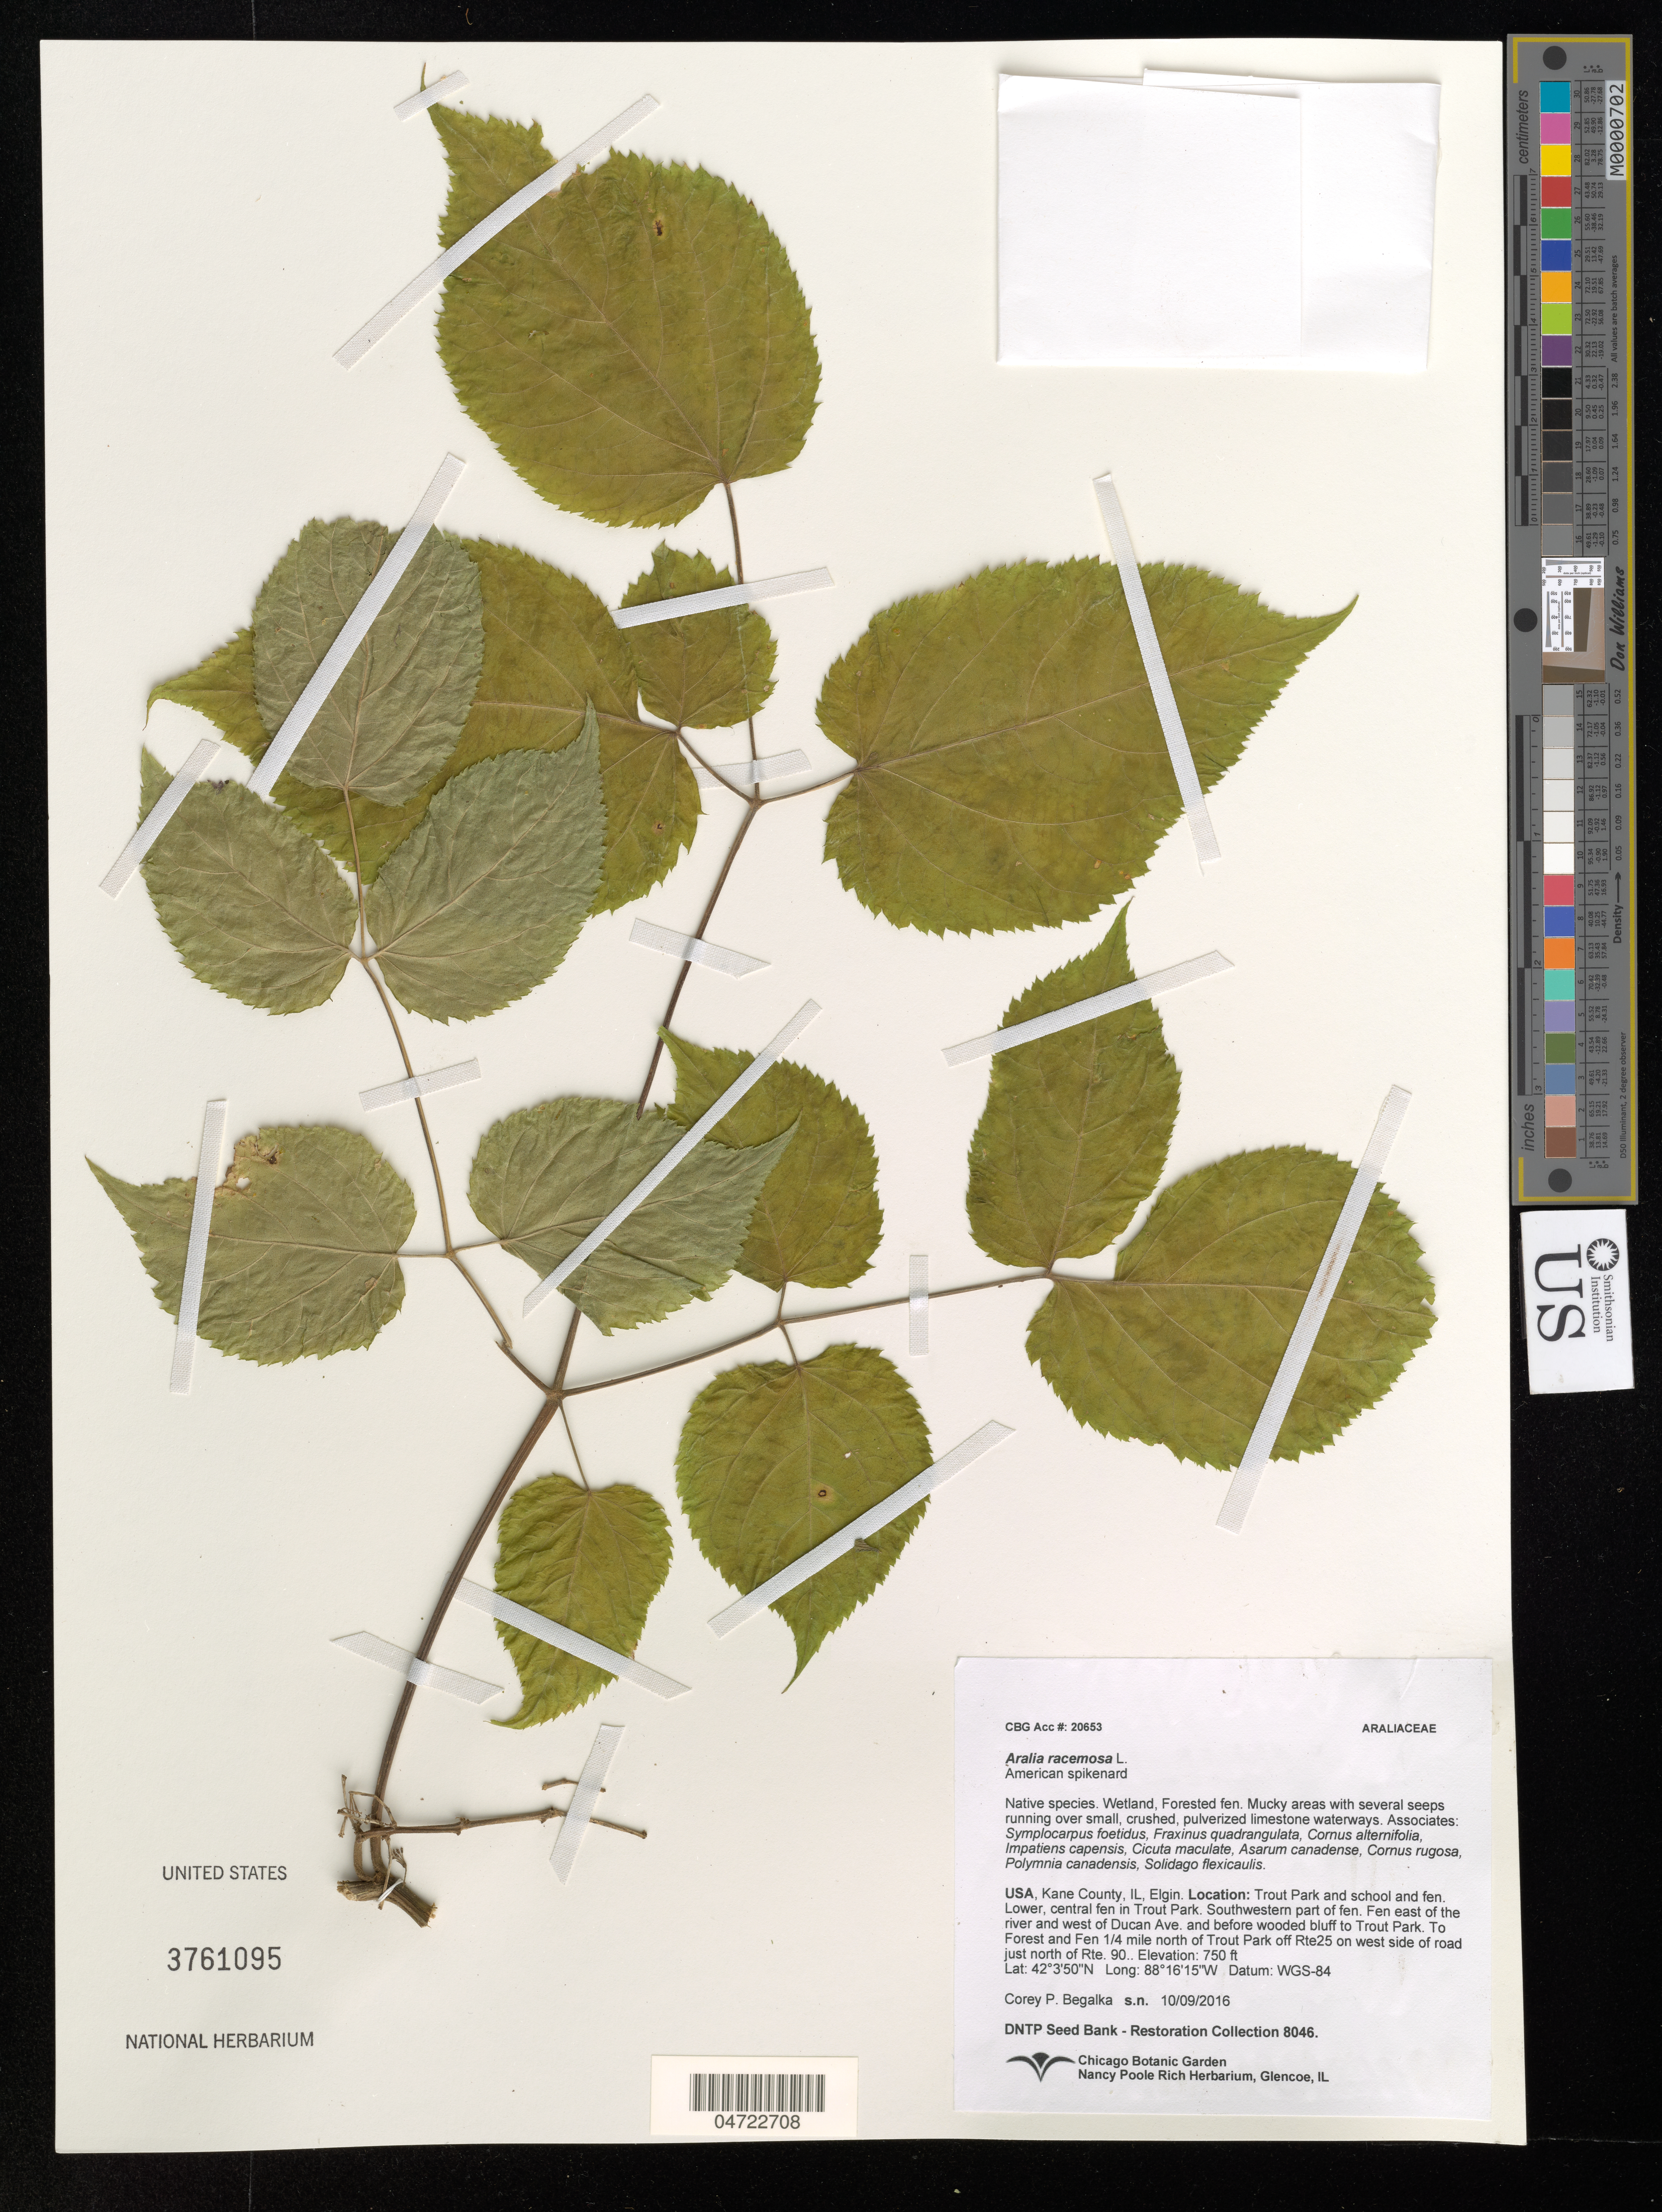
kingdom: Plantae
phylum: Tracheophyta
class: Magnoliopsida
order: Apiales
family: Araliaceae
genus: Aralia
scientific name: Aralia racemosa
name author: L.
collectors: C. Begalka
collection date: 2016-10-09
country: United States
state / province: Illinois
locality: Kane County, IL, Elgin. Trout Park and school and fen. Lower, central fen in Trout Park. Southwestern part of fen. Fen east of the river and west of Ducan Ave. and before wooded bluff to Trout Park. To Forest and Fen 1/4 mile north of Trout Park off Rte25 on west side of road just north of Rte. 90.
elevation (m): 229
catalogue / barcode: US 3761095